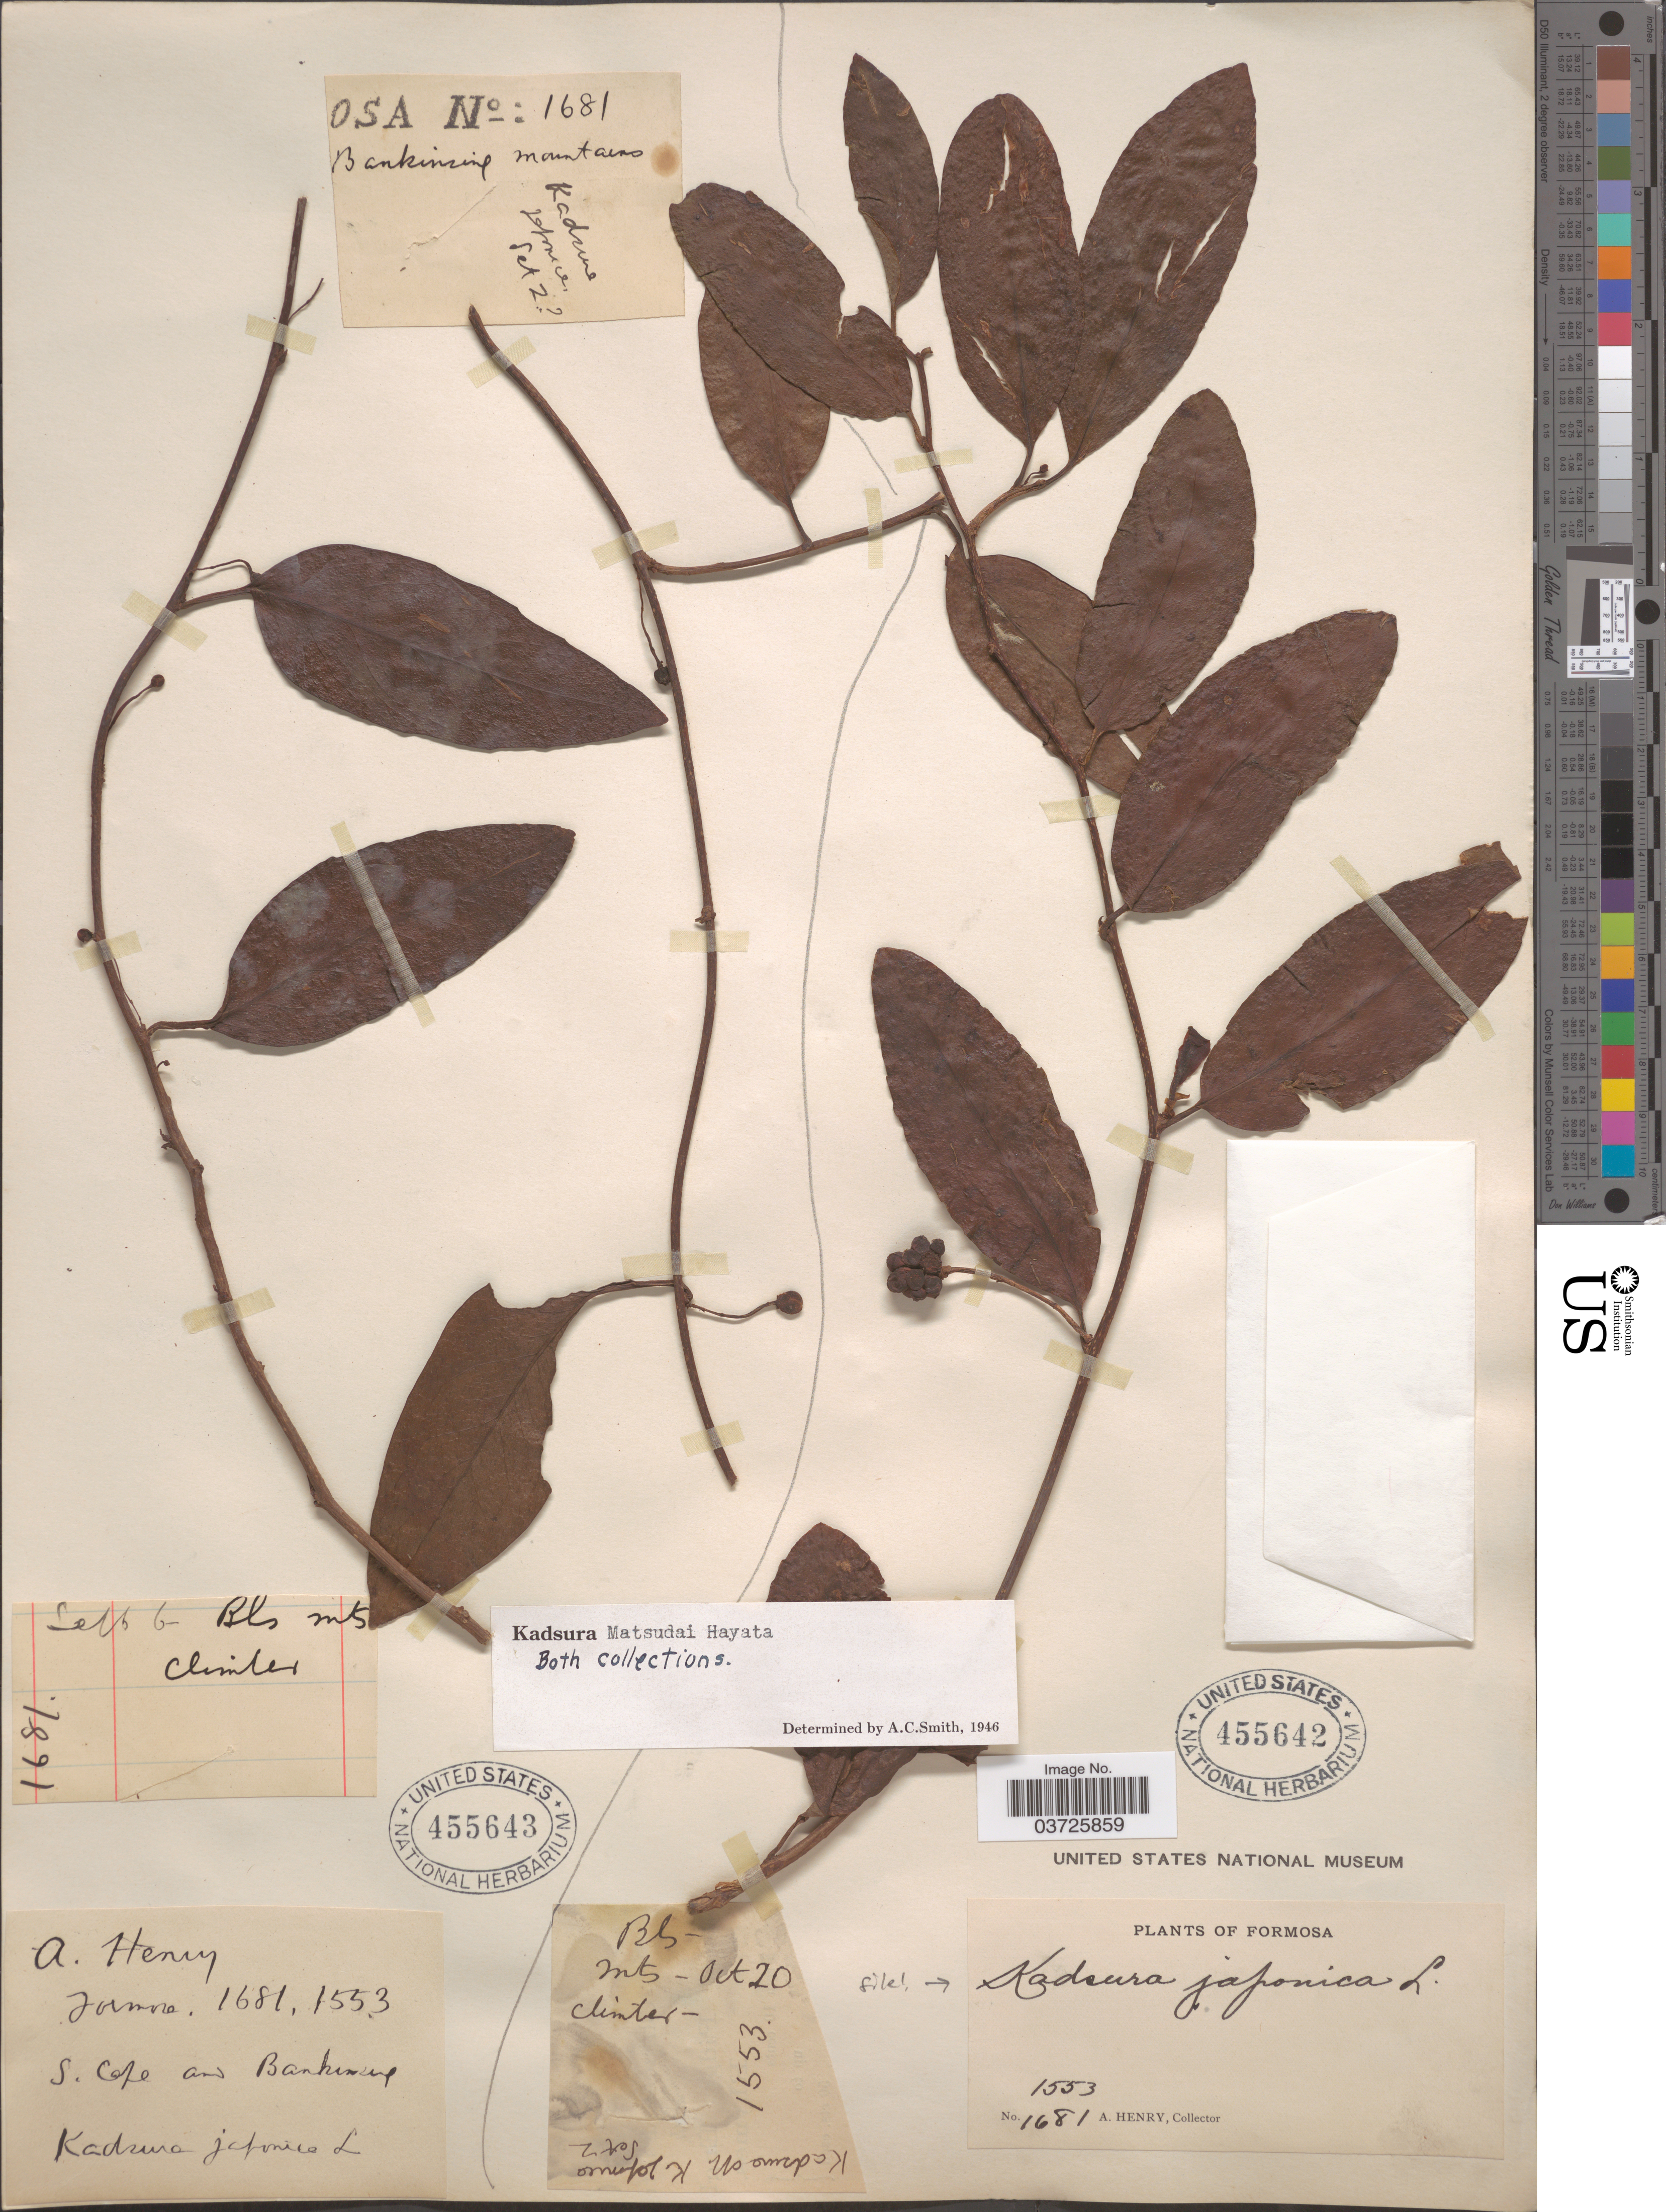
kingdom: Plantae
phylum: Tracheophyta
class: Magnoliopsida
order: Austrobaileyales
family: Schisandraceae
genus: Kadsura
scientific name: Kadsura japonica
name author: (L.) Dunal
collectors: A. Henry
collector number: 1553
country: Taiwan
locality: Formosa. S. Cape and Bankenseng. Bks [Bankenseng] mts.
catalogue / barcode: US 455642-2